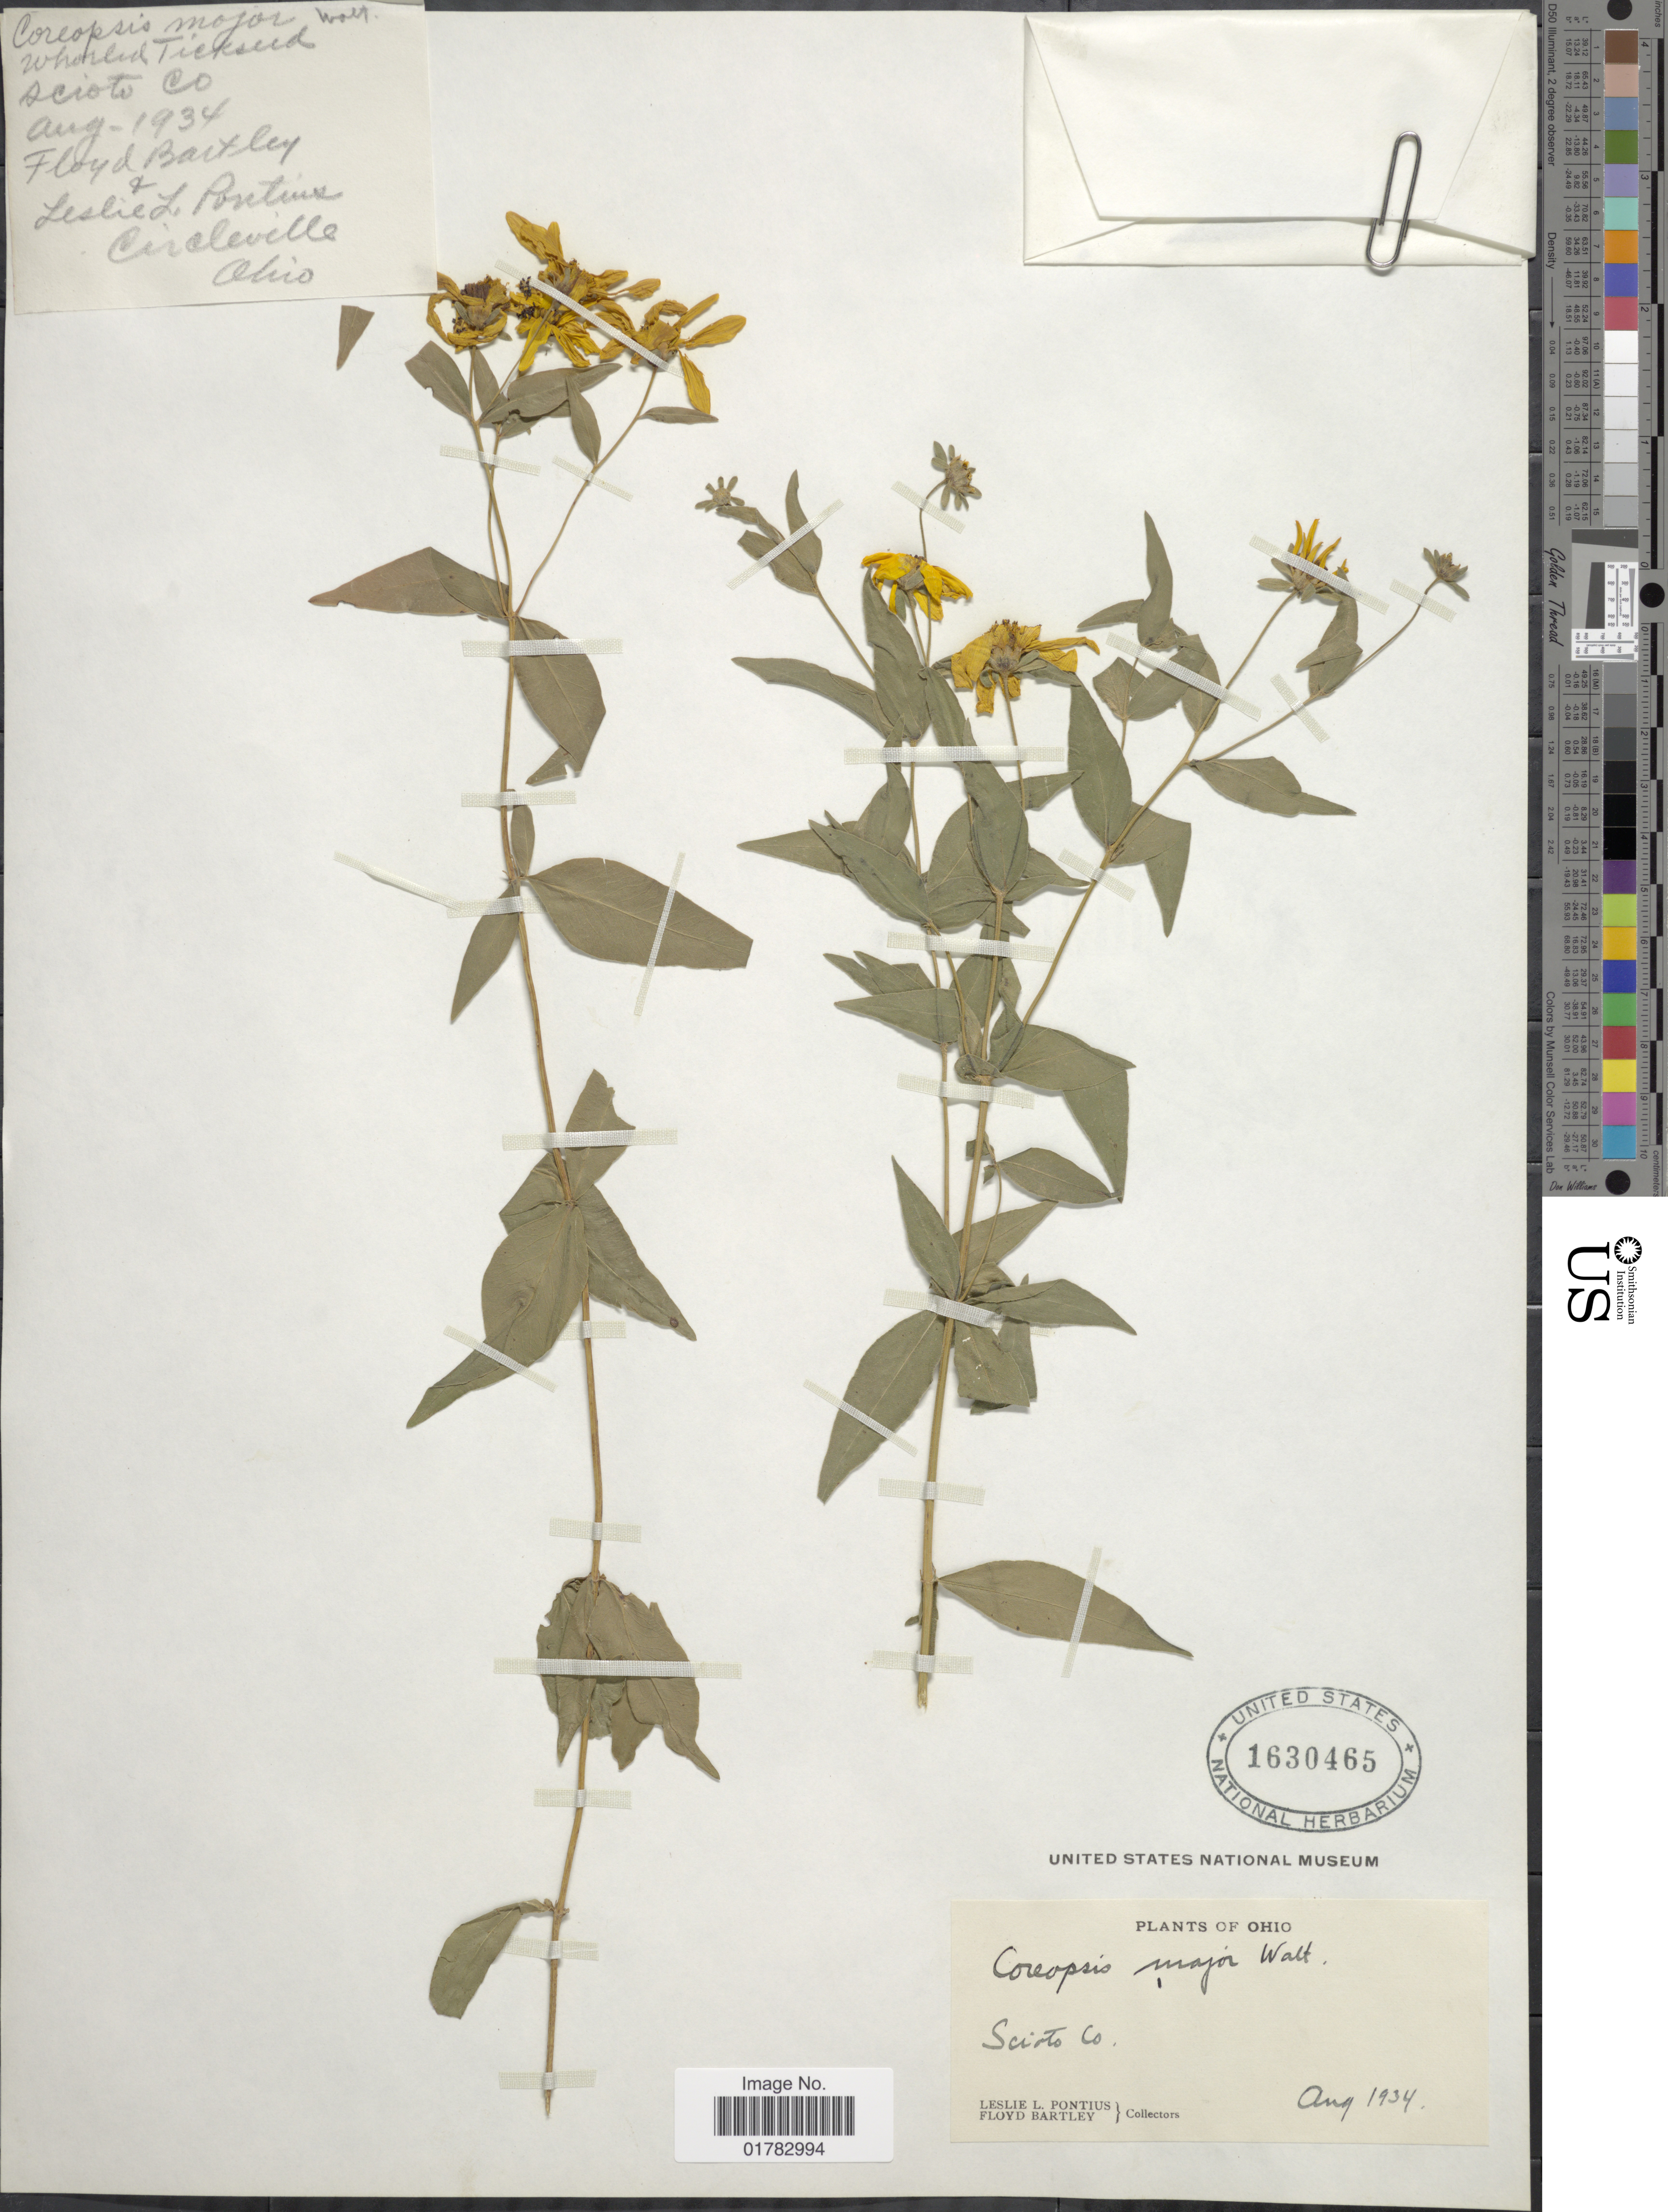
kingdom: Plantae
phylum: Tracheophyta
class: Magnoliopsida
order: Asterales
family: Asteraceae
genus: Coreopsis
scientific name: Coreopsis major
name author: Walter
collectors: F. Bartley & L. Pontius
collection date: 1934-08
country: United States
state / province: Ohio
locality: Scioto Co.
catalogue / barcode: US 1630465